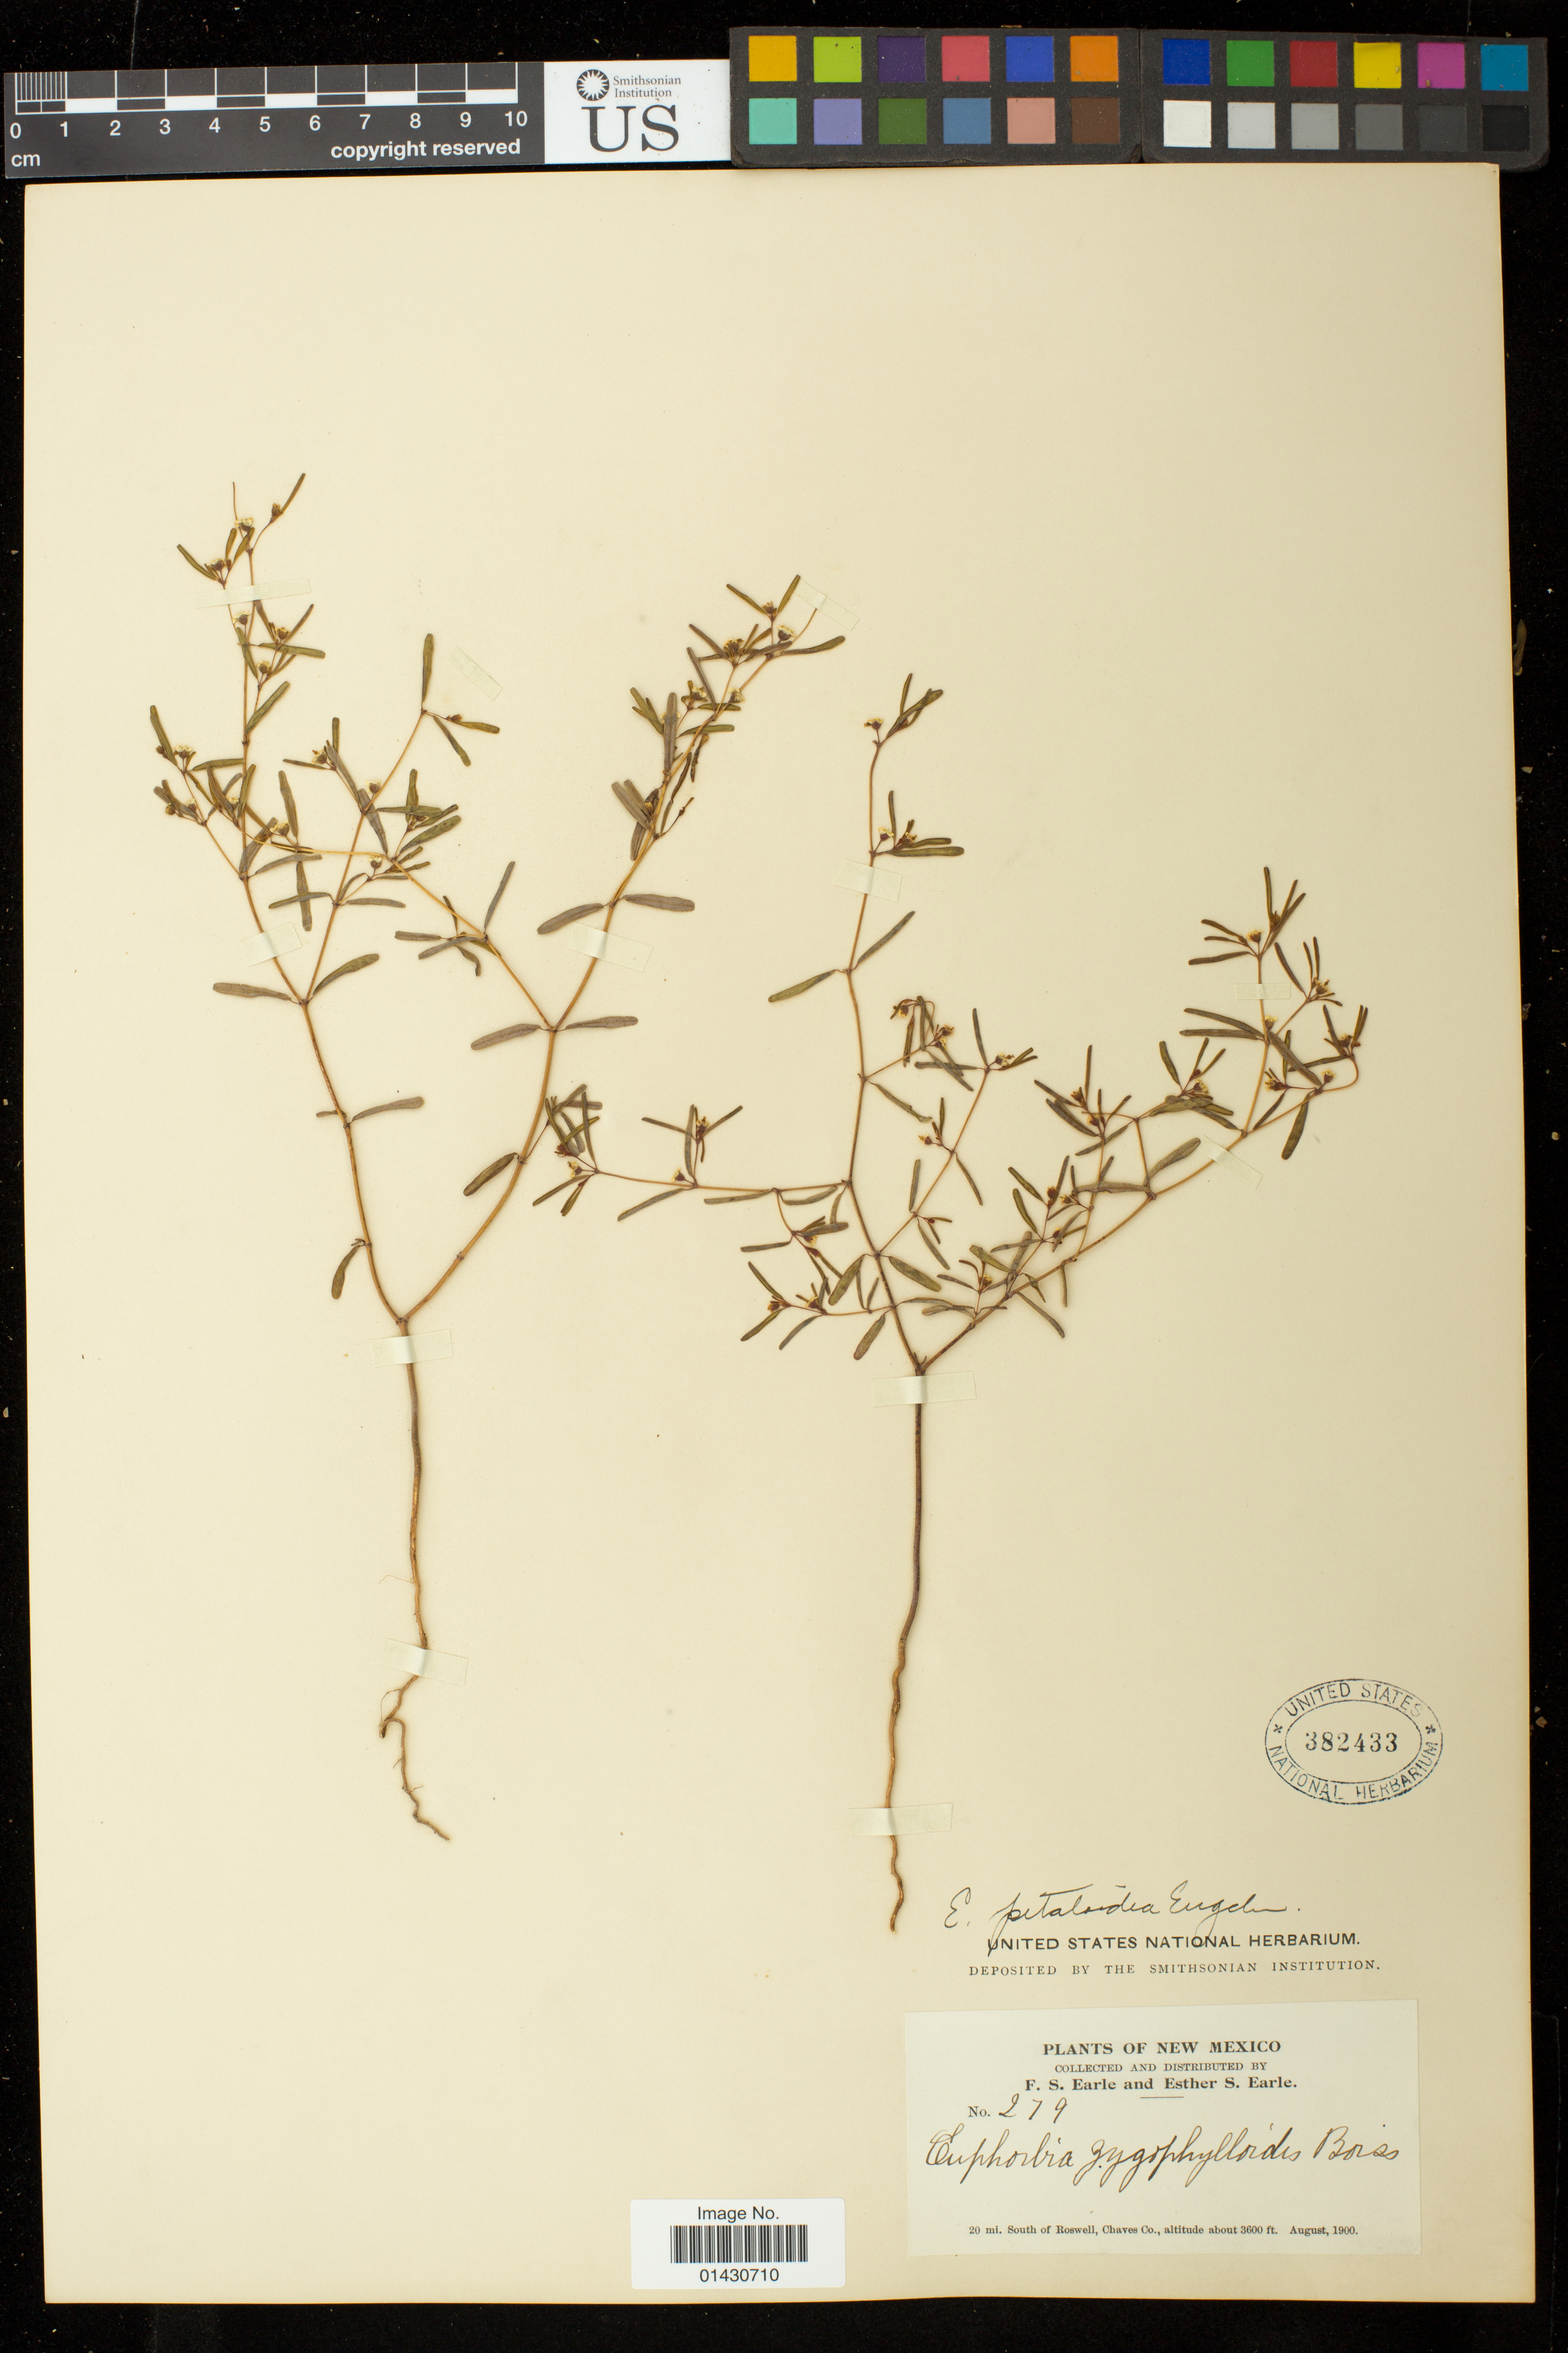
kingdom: Plantae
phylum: Tracheophyta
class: Magnoliopsida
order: Malpighiales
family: Euphorbiaceae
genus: Euphorbia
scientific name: Euphorbia missurica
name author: Raf.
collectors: F. S. Earle & E. S. Earle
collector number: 279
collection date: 1900-08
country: United States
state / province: New Mexico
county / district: Chaves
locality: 20 mi. South of Roswell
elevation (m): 1097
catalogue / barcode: US 382433